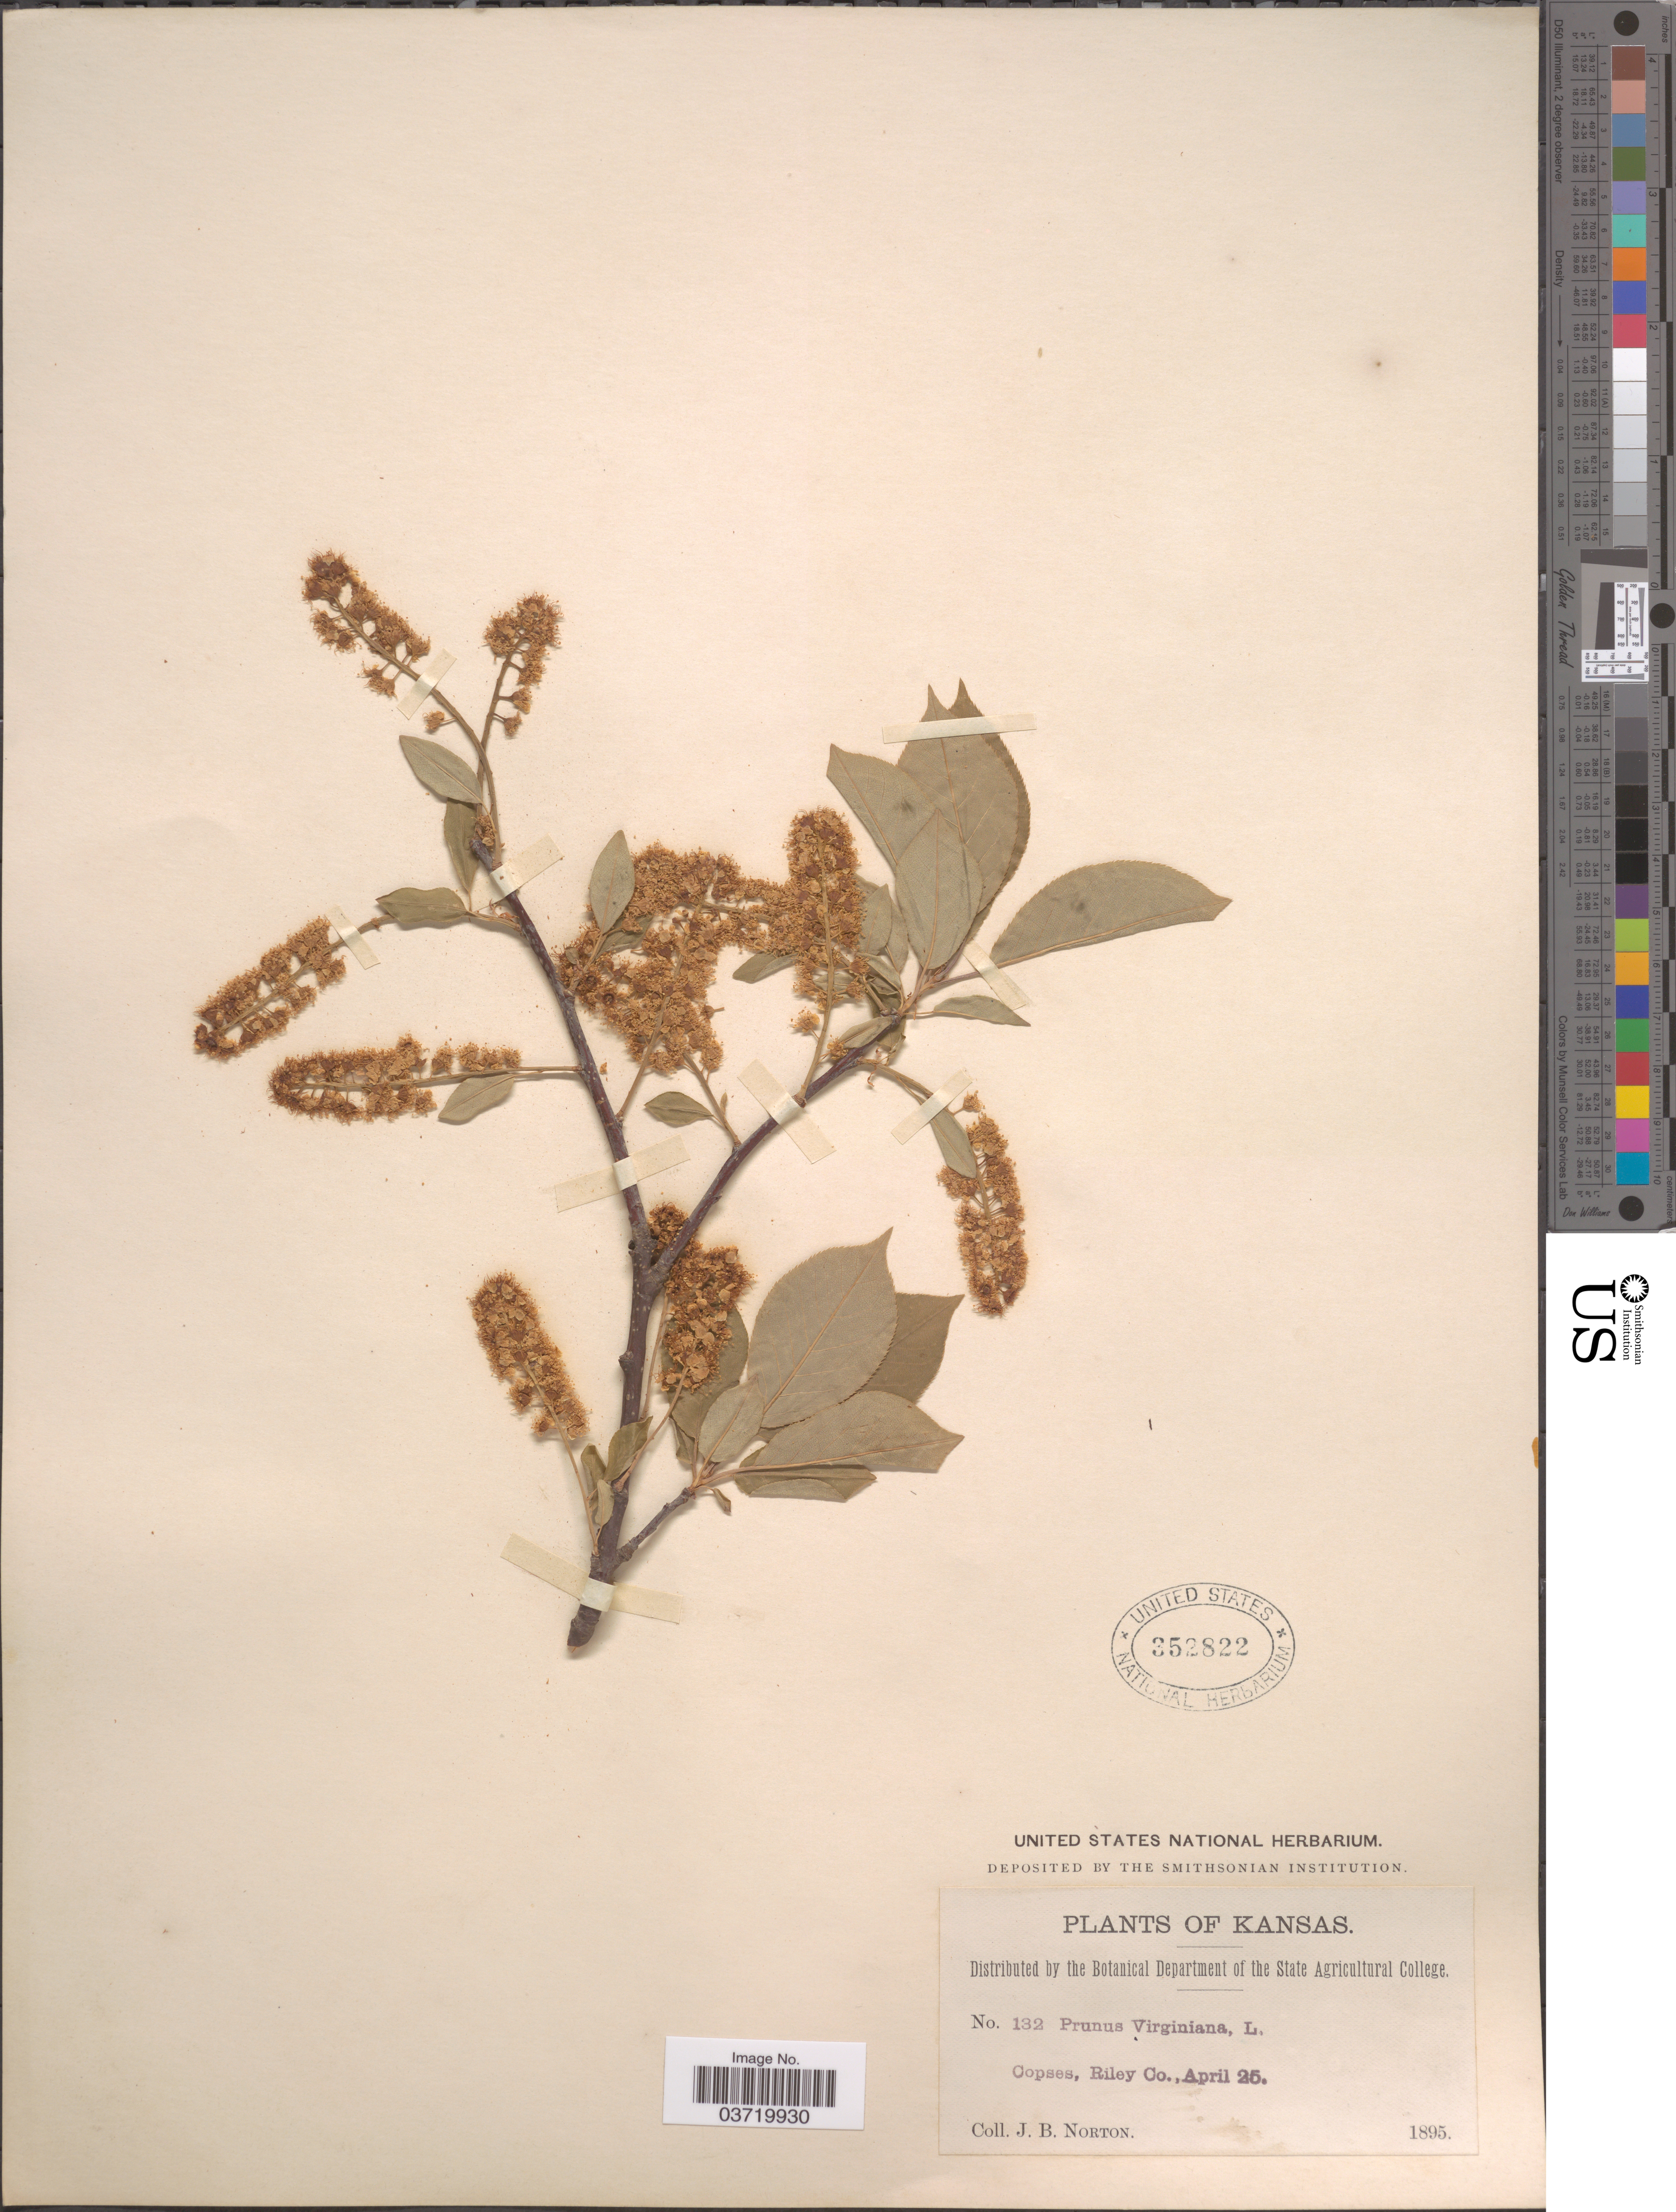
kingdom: Plantae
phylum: Tracheophyta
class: Magnoliopsida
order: Rosales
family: Rosaceae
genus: Prunus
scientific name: Prunus virginiana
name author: L.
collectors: J. B. Norton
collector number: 132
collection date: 1895-04-25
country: United States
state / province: Kansas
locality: Copses, Riley Co.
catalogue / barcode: US 352822